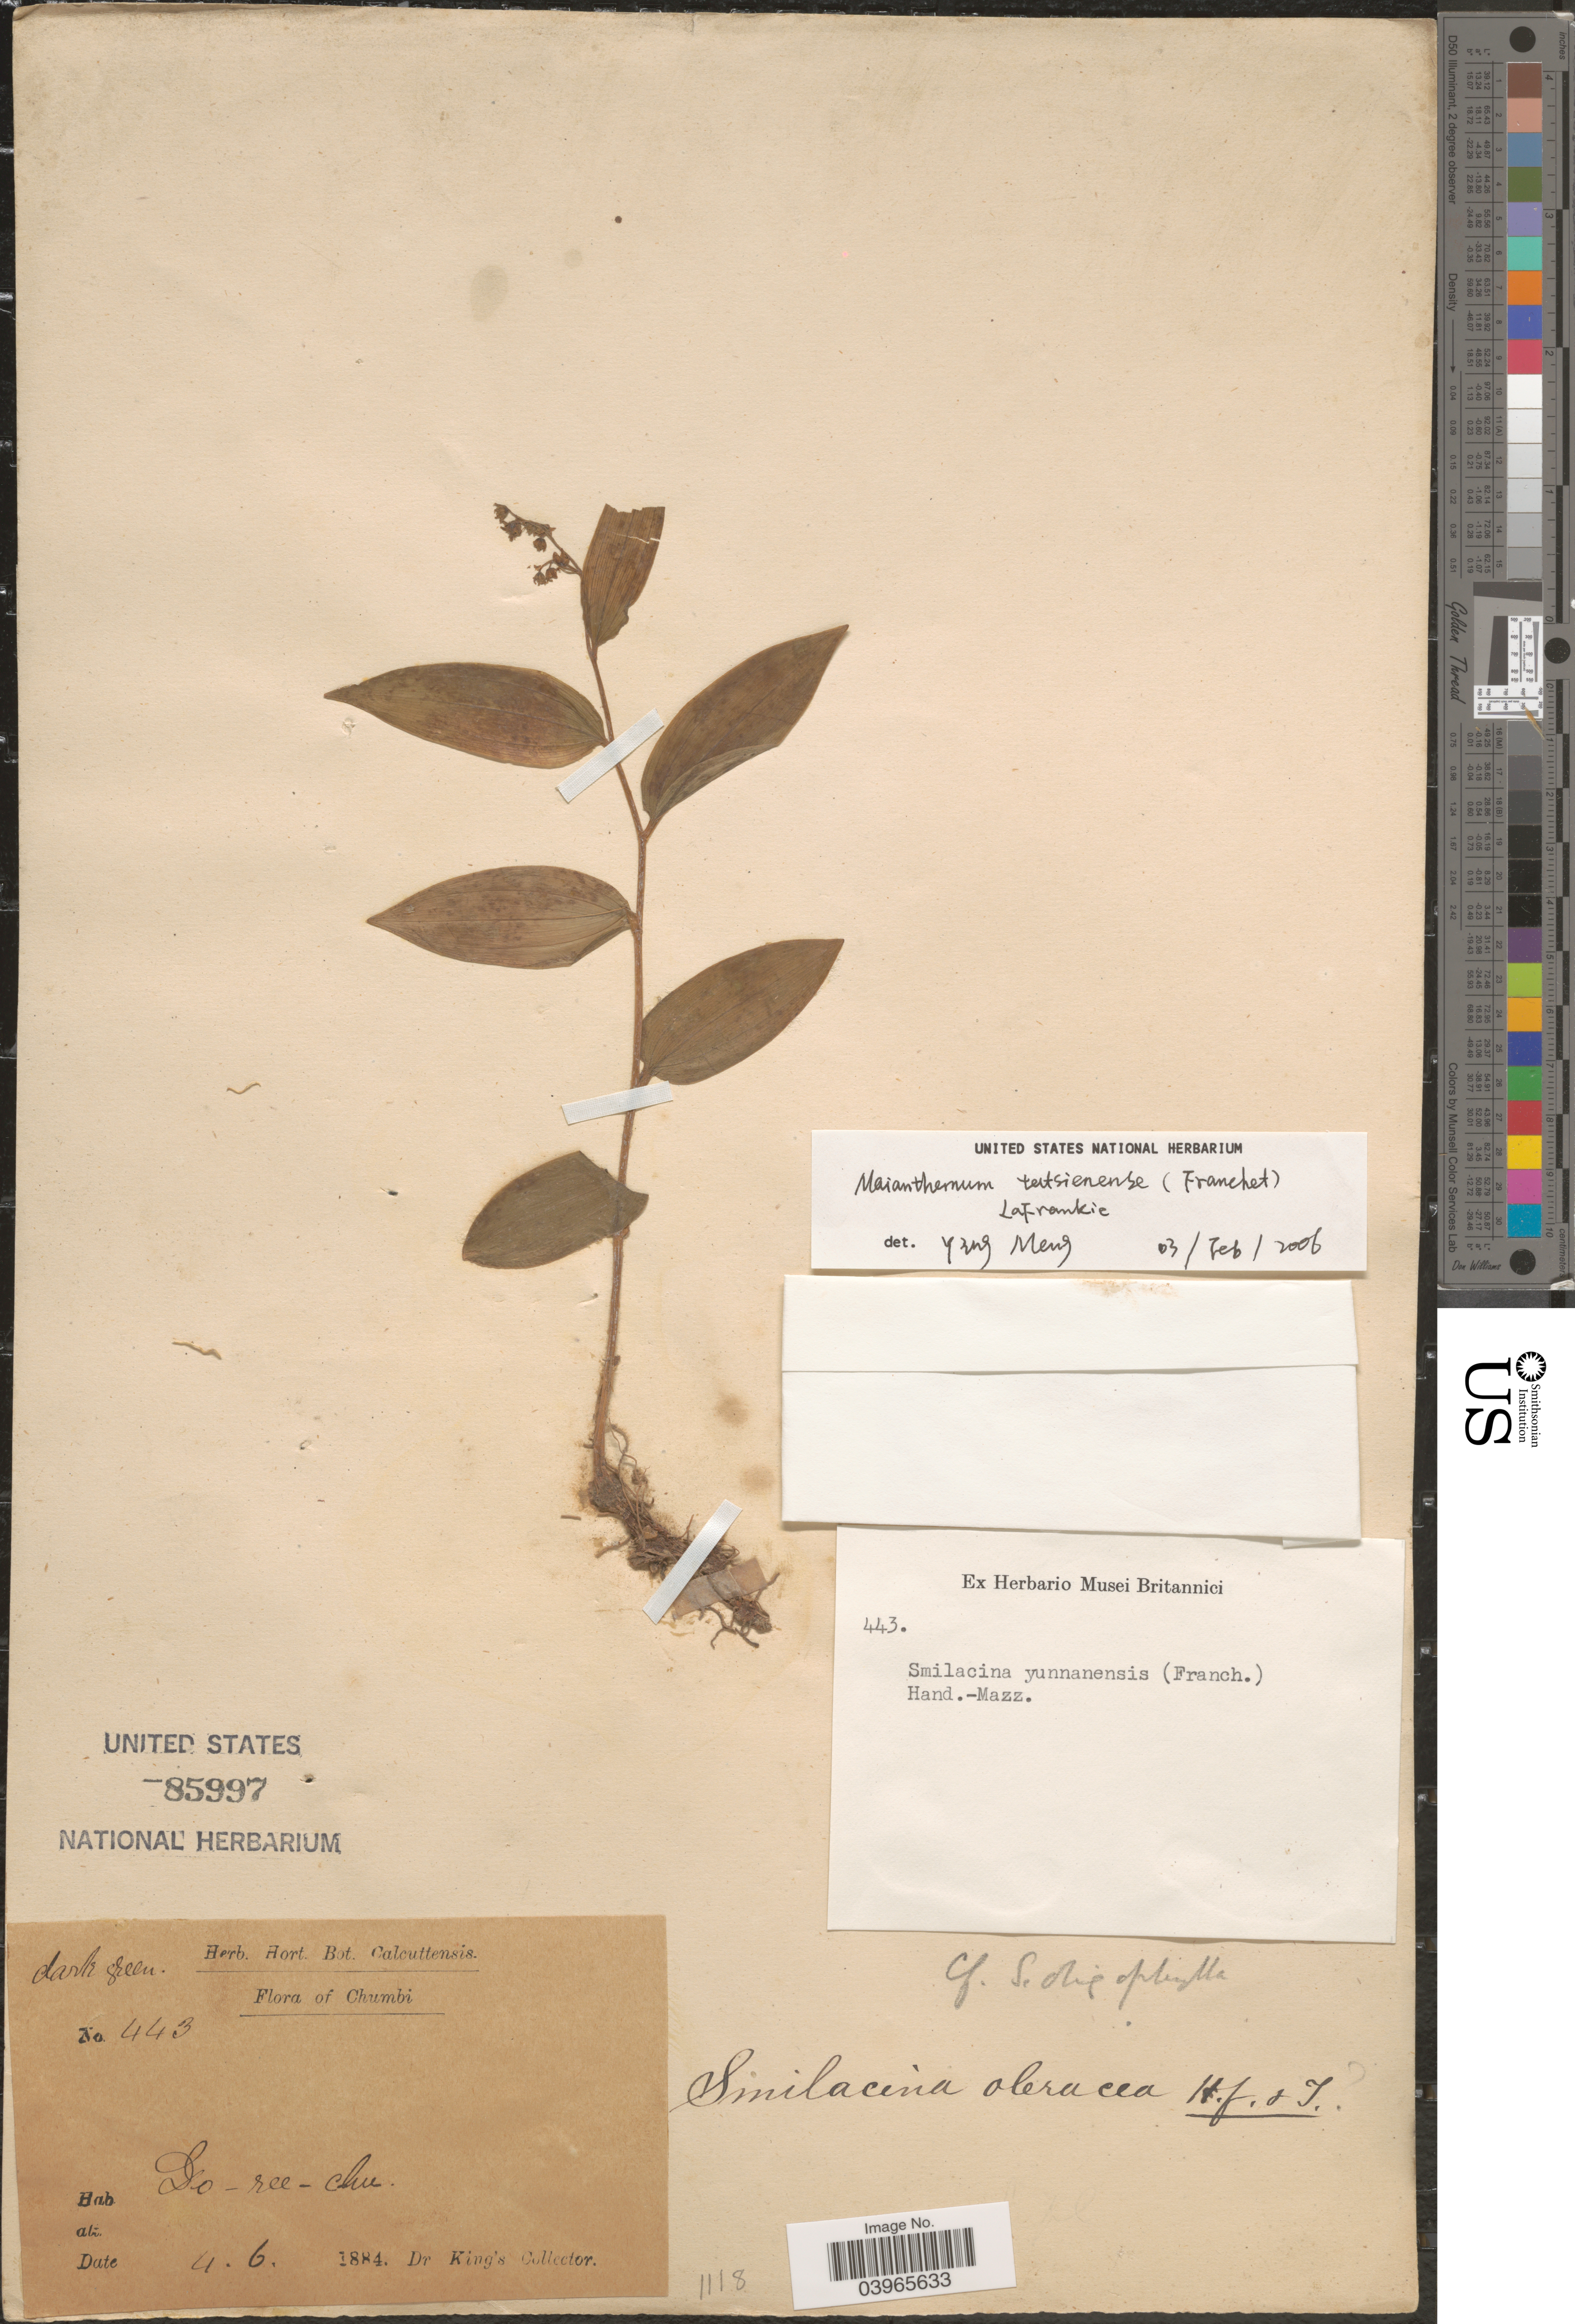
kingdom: Plantae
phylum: Tracheophyta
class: Liliopsida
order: Asparagales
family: Asparagaceae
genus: Maianthemum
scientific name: Maianthemum tatsienense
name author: (Franch.) La Frankie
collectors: Dr. King's collector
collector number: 443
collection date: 1884-06-04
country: China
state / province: Xizang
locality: Chumbi. Go-ree-chu.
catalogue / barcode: US 85997